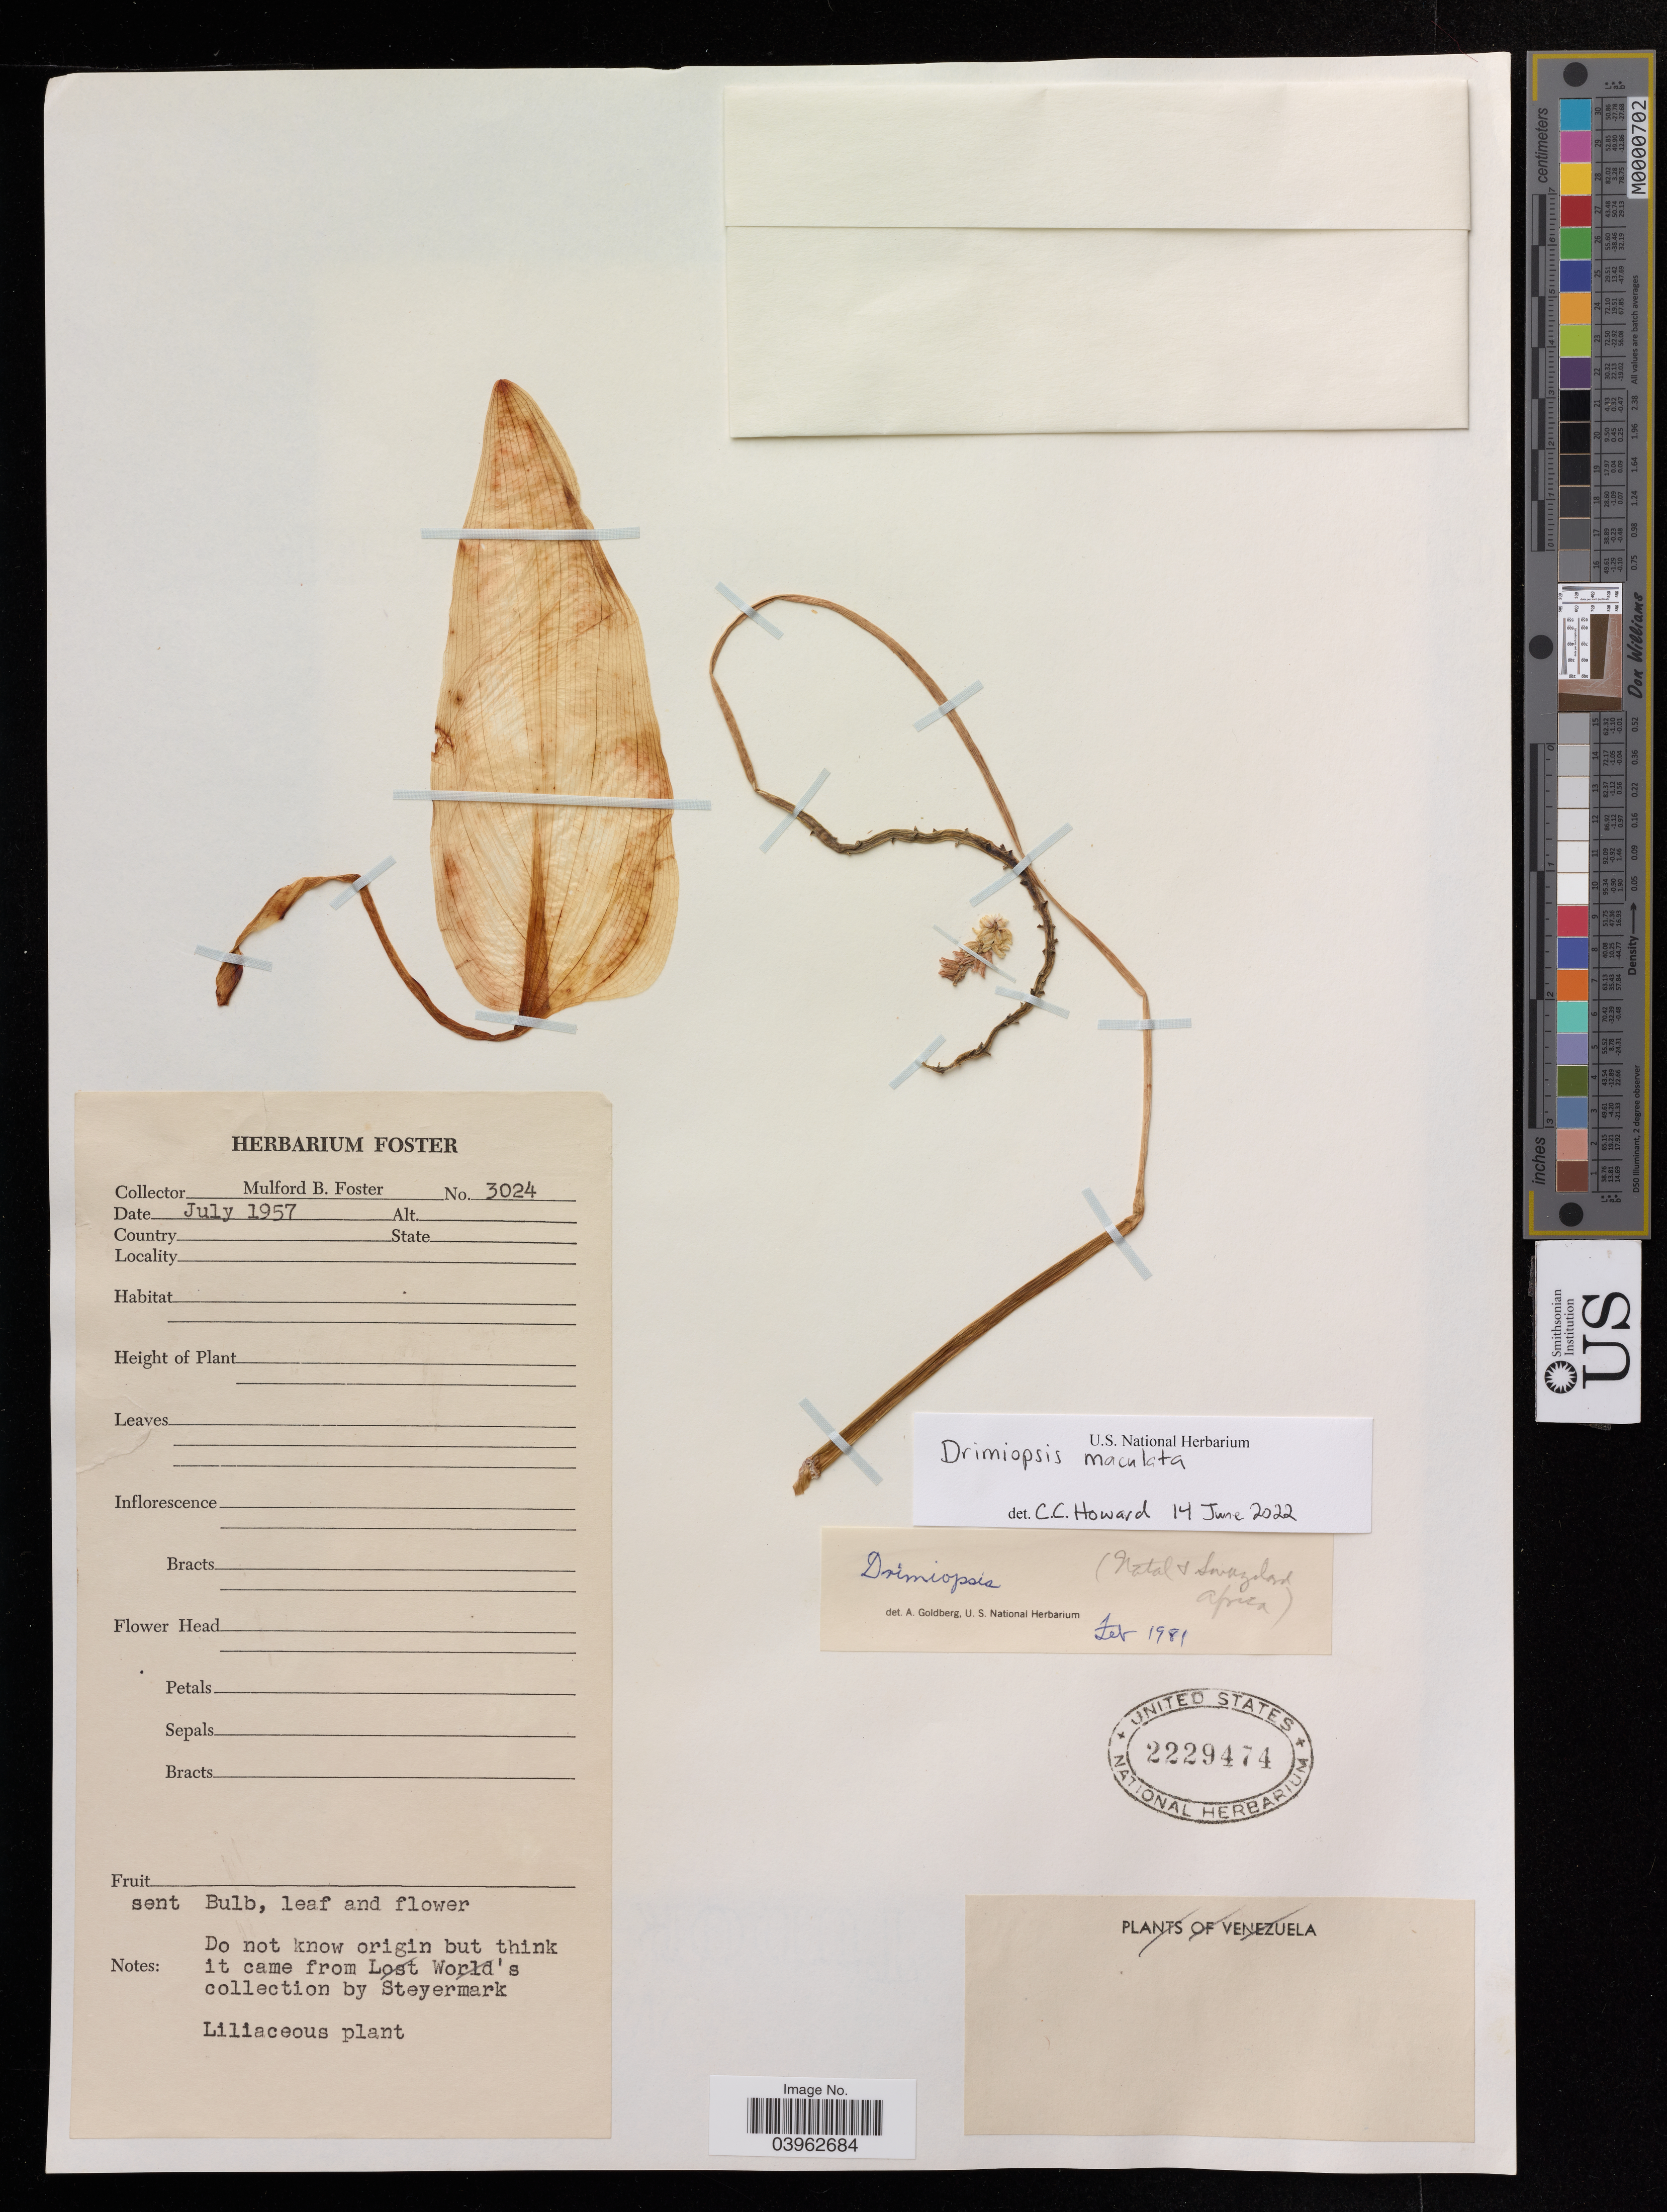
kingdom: Plantae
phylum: Tracheophyta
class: Liliopsida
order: Asparagales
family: Asparagaceae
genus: Drimiopsis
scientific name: Drimiopsis maculata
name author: Link & Paxton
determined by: Howard, C. C.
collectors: M. B. Foster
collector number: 3024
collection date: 1957-07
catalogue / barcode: US 2229474